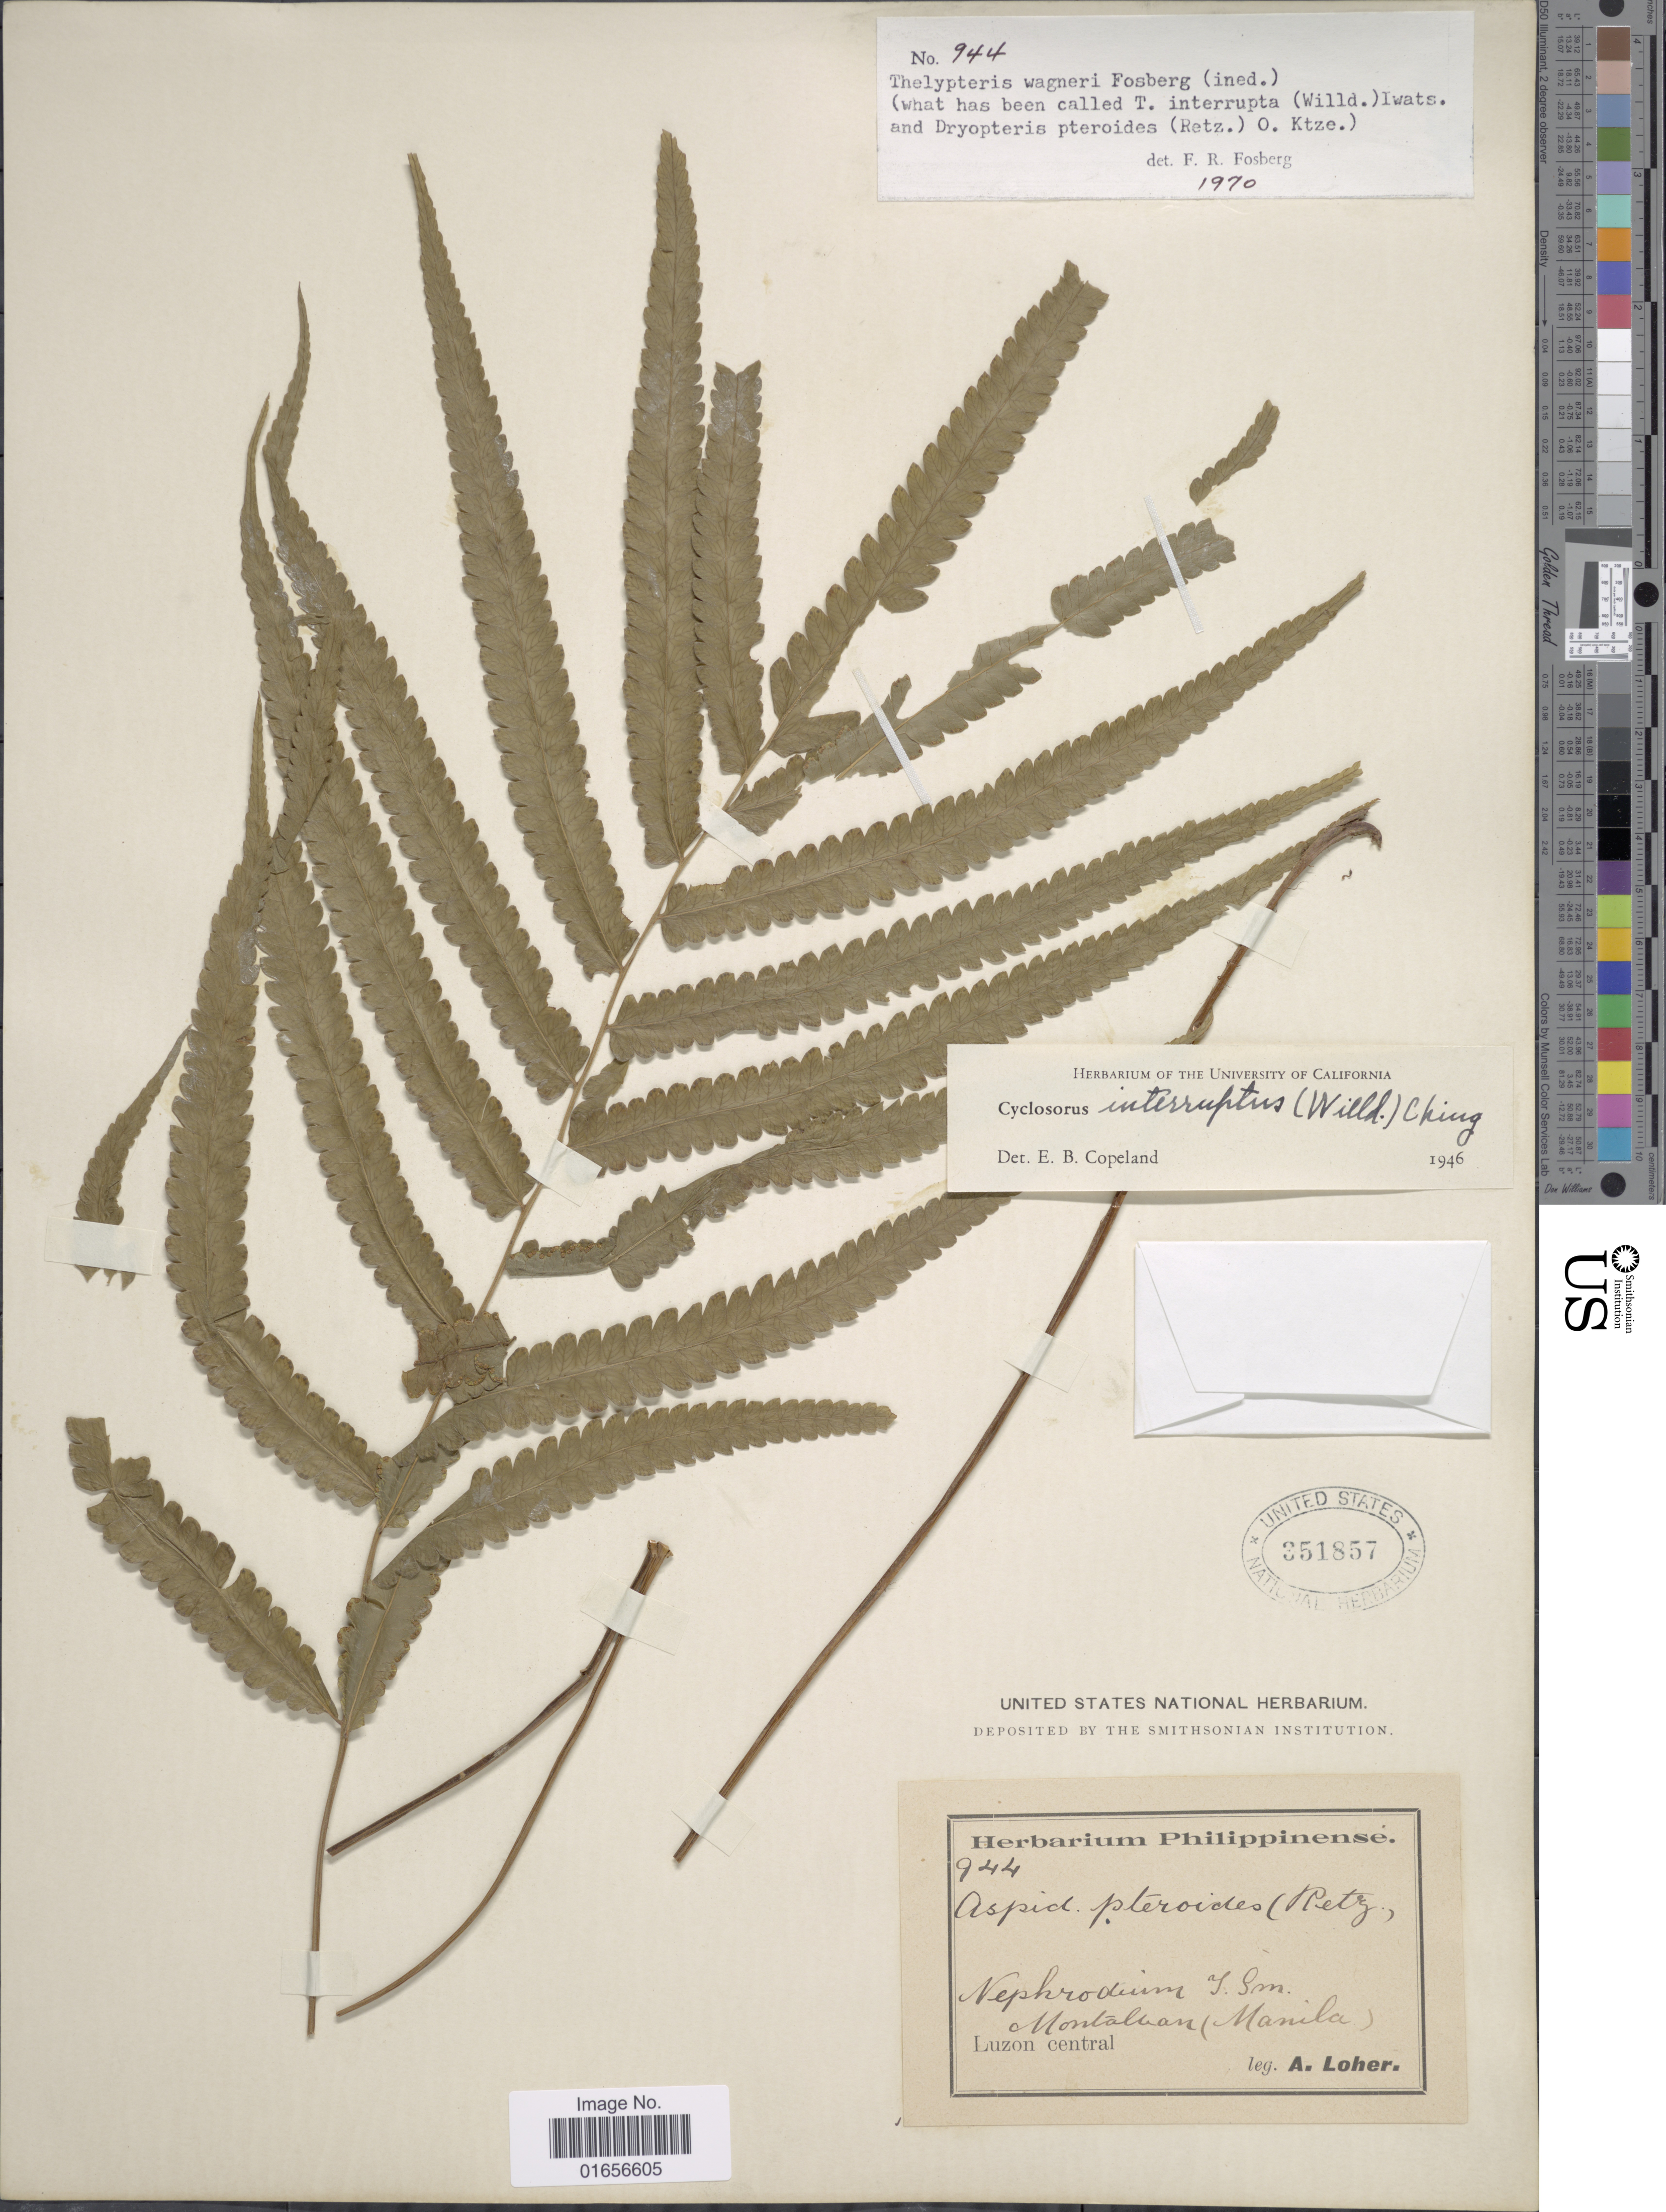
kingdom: Plantae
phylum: Tracheophyta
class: Polypodiopsida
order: Polypodiales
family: Thelypteridaceae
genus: Amphineuron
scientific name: Amphineuron terminans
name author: (J. Sm. ex Hook.) Holttum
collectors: A. Loher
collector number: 944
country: Philippines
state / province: Central Luzon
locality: Montalban (Manila), Luzon Central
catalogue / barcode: US 351857